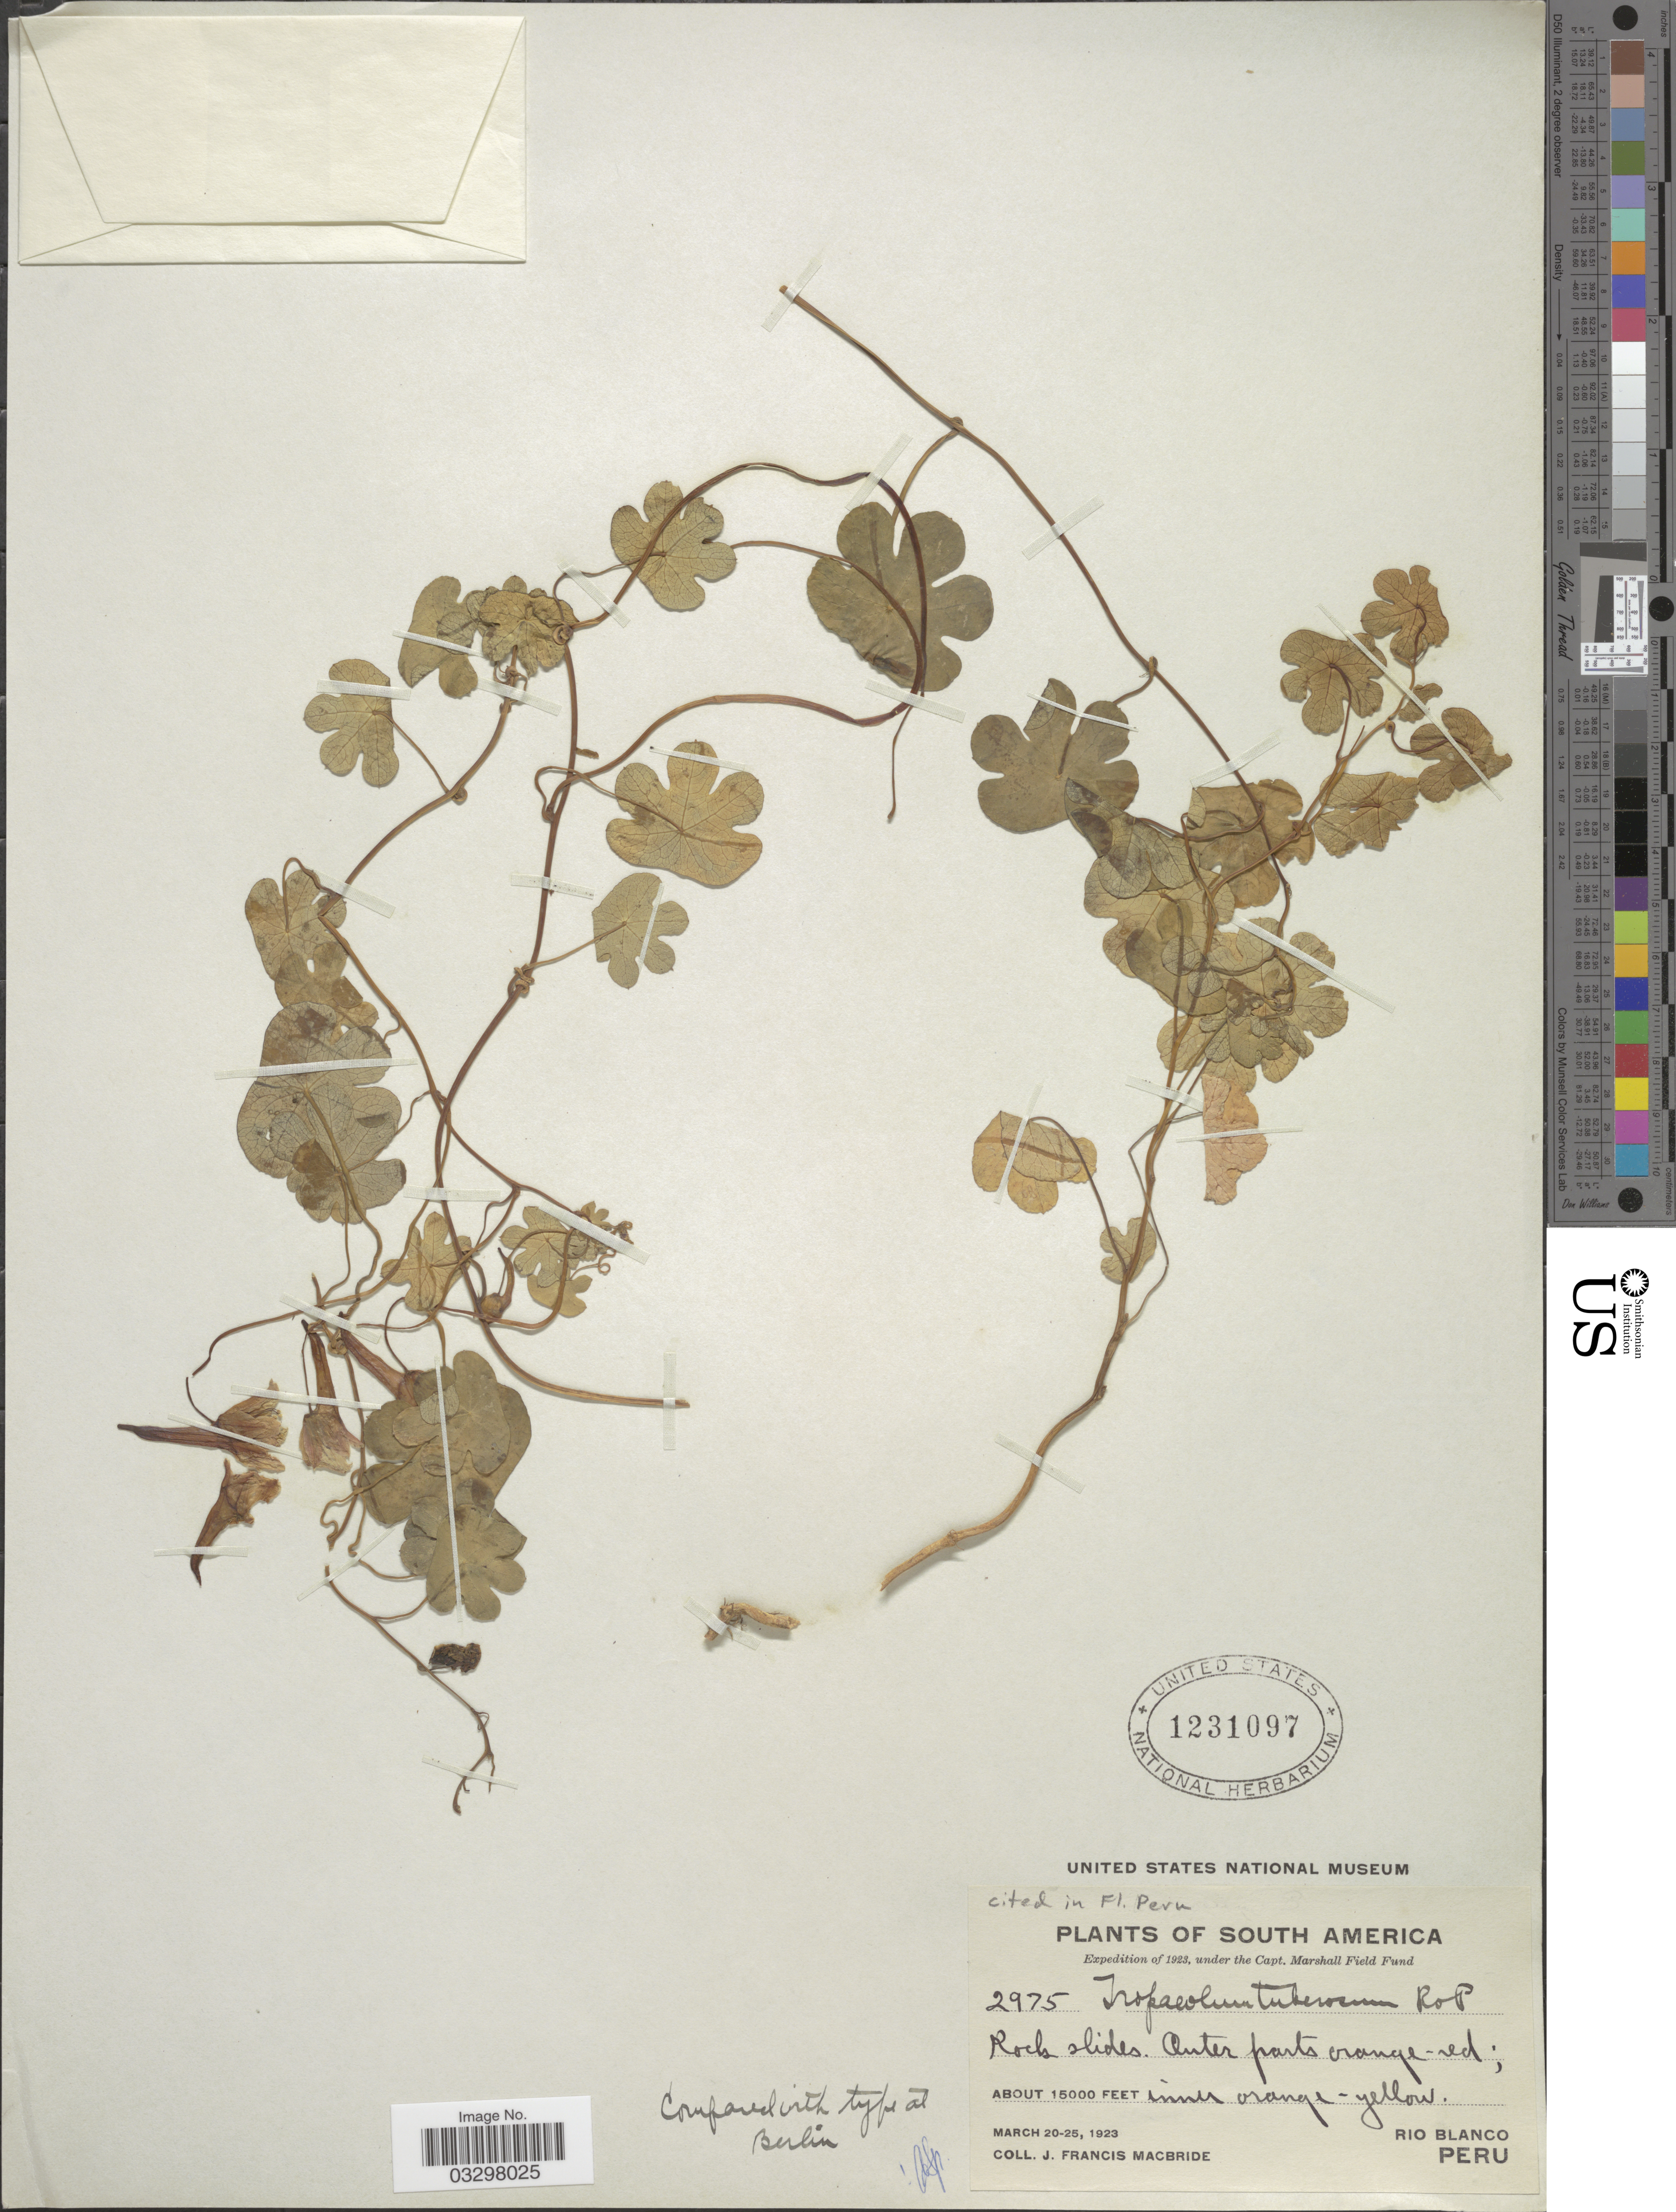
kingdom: Plantae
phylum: Tracheophyta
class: Magnoliopsida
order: Brassicales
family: Tropaeolaceae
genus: Tropaeolum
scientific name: Tropaeolum tuberosum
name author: Ruiz & Pav.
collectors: J. F. Macbride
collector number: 2975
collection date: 1923-03-20/1923-03-25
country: Peru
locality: Rio Blanco.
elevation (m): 4572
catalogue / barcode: US 1231097